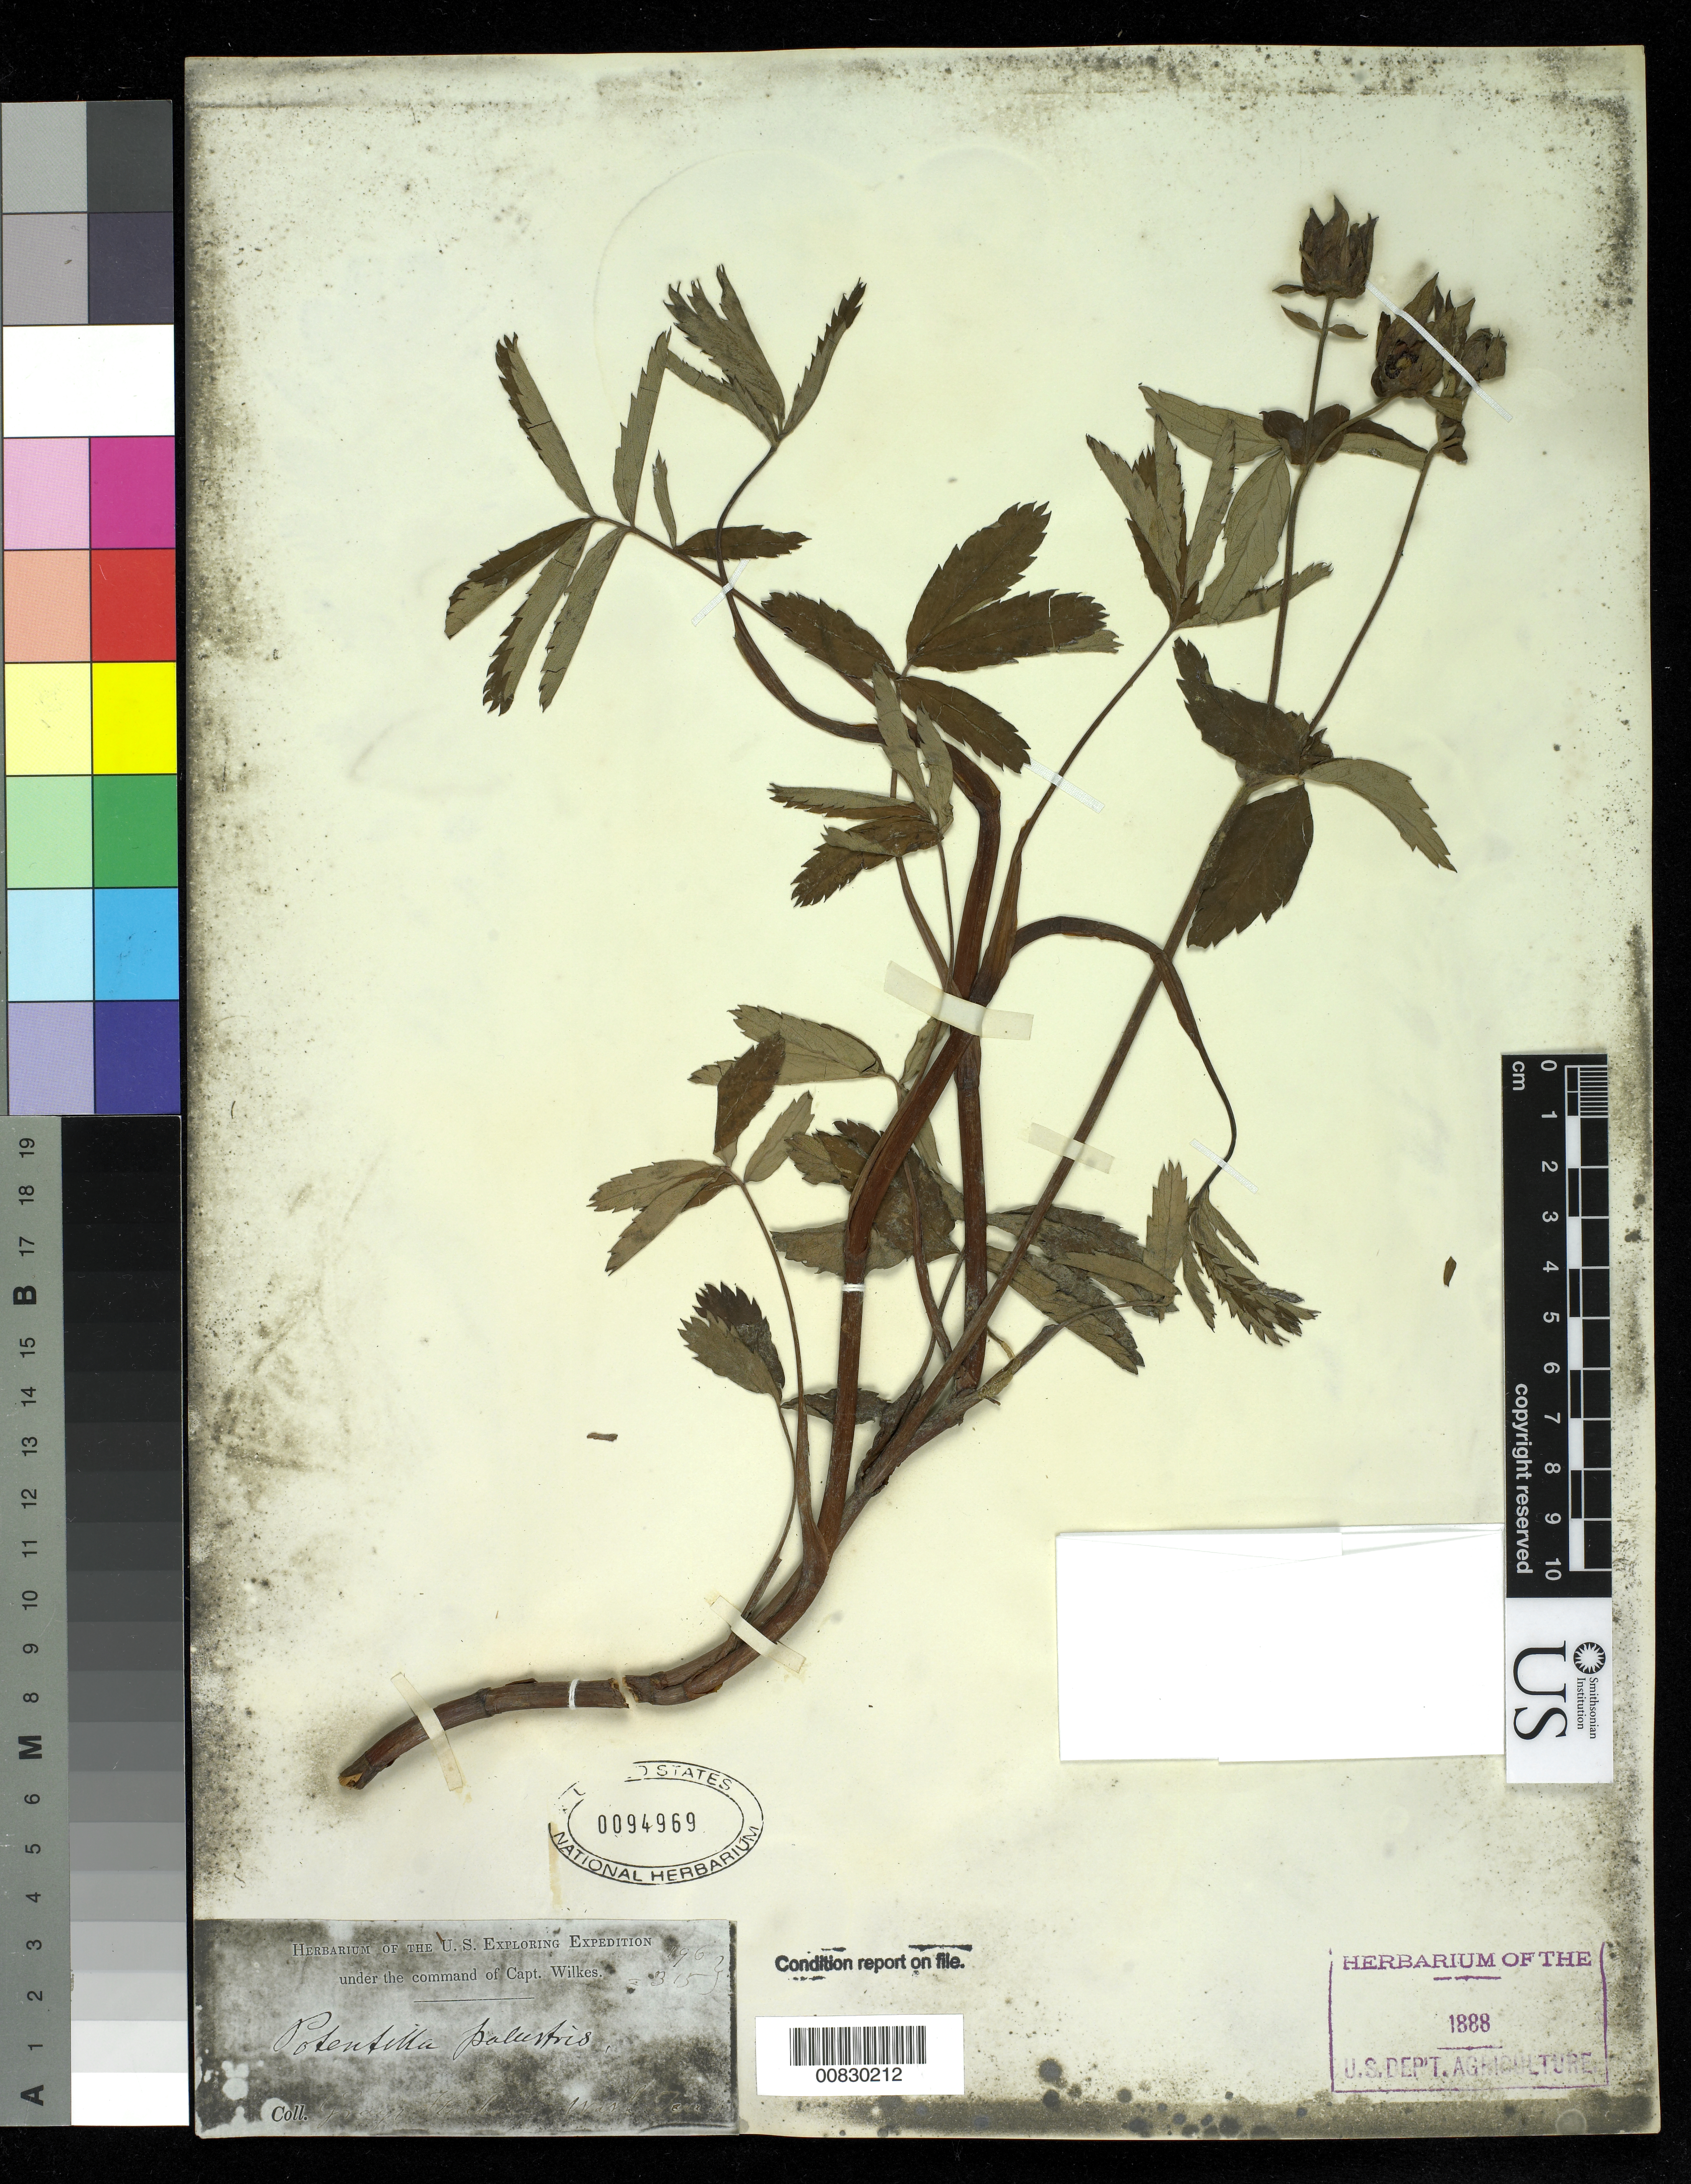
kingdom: Plantae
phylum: Tracheophyta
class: Magnoliopsida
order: Rosales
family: Rosaceae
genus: Comarum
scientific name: Comarum palustre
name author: L.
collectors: Wilkes Explor. Exped.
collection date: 1838/1842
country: United States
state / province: Washington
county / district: Grays Harbor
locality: Gray's Harbour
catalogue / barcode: US 94969